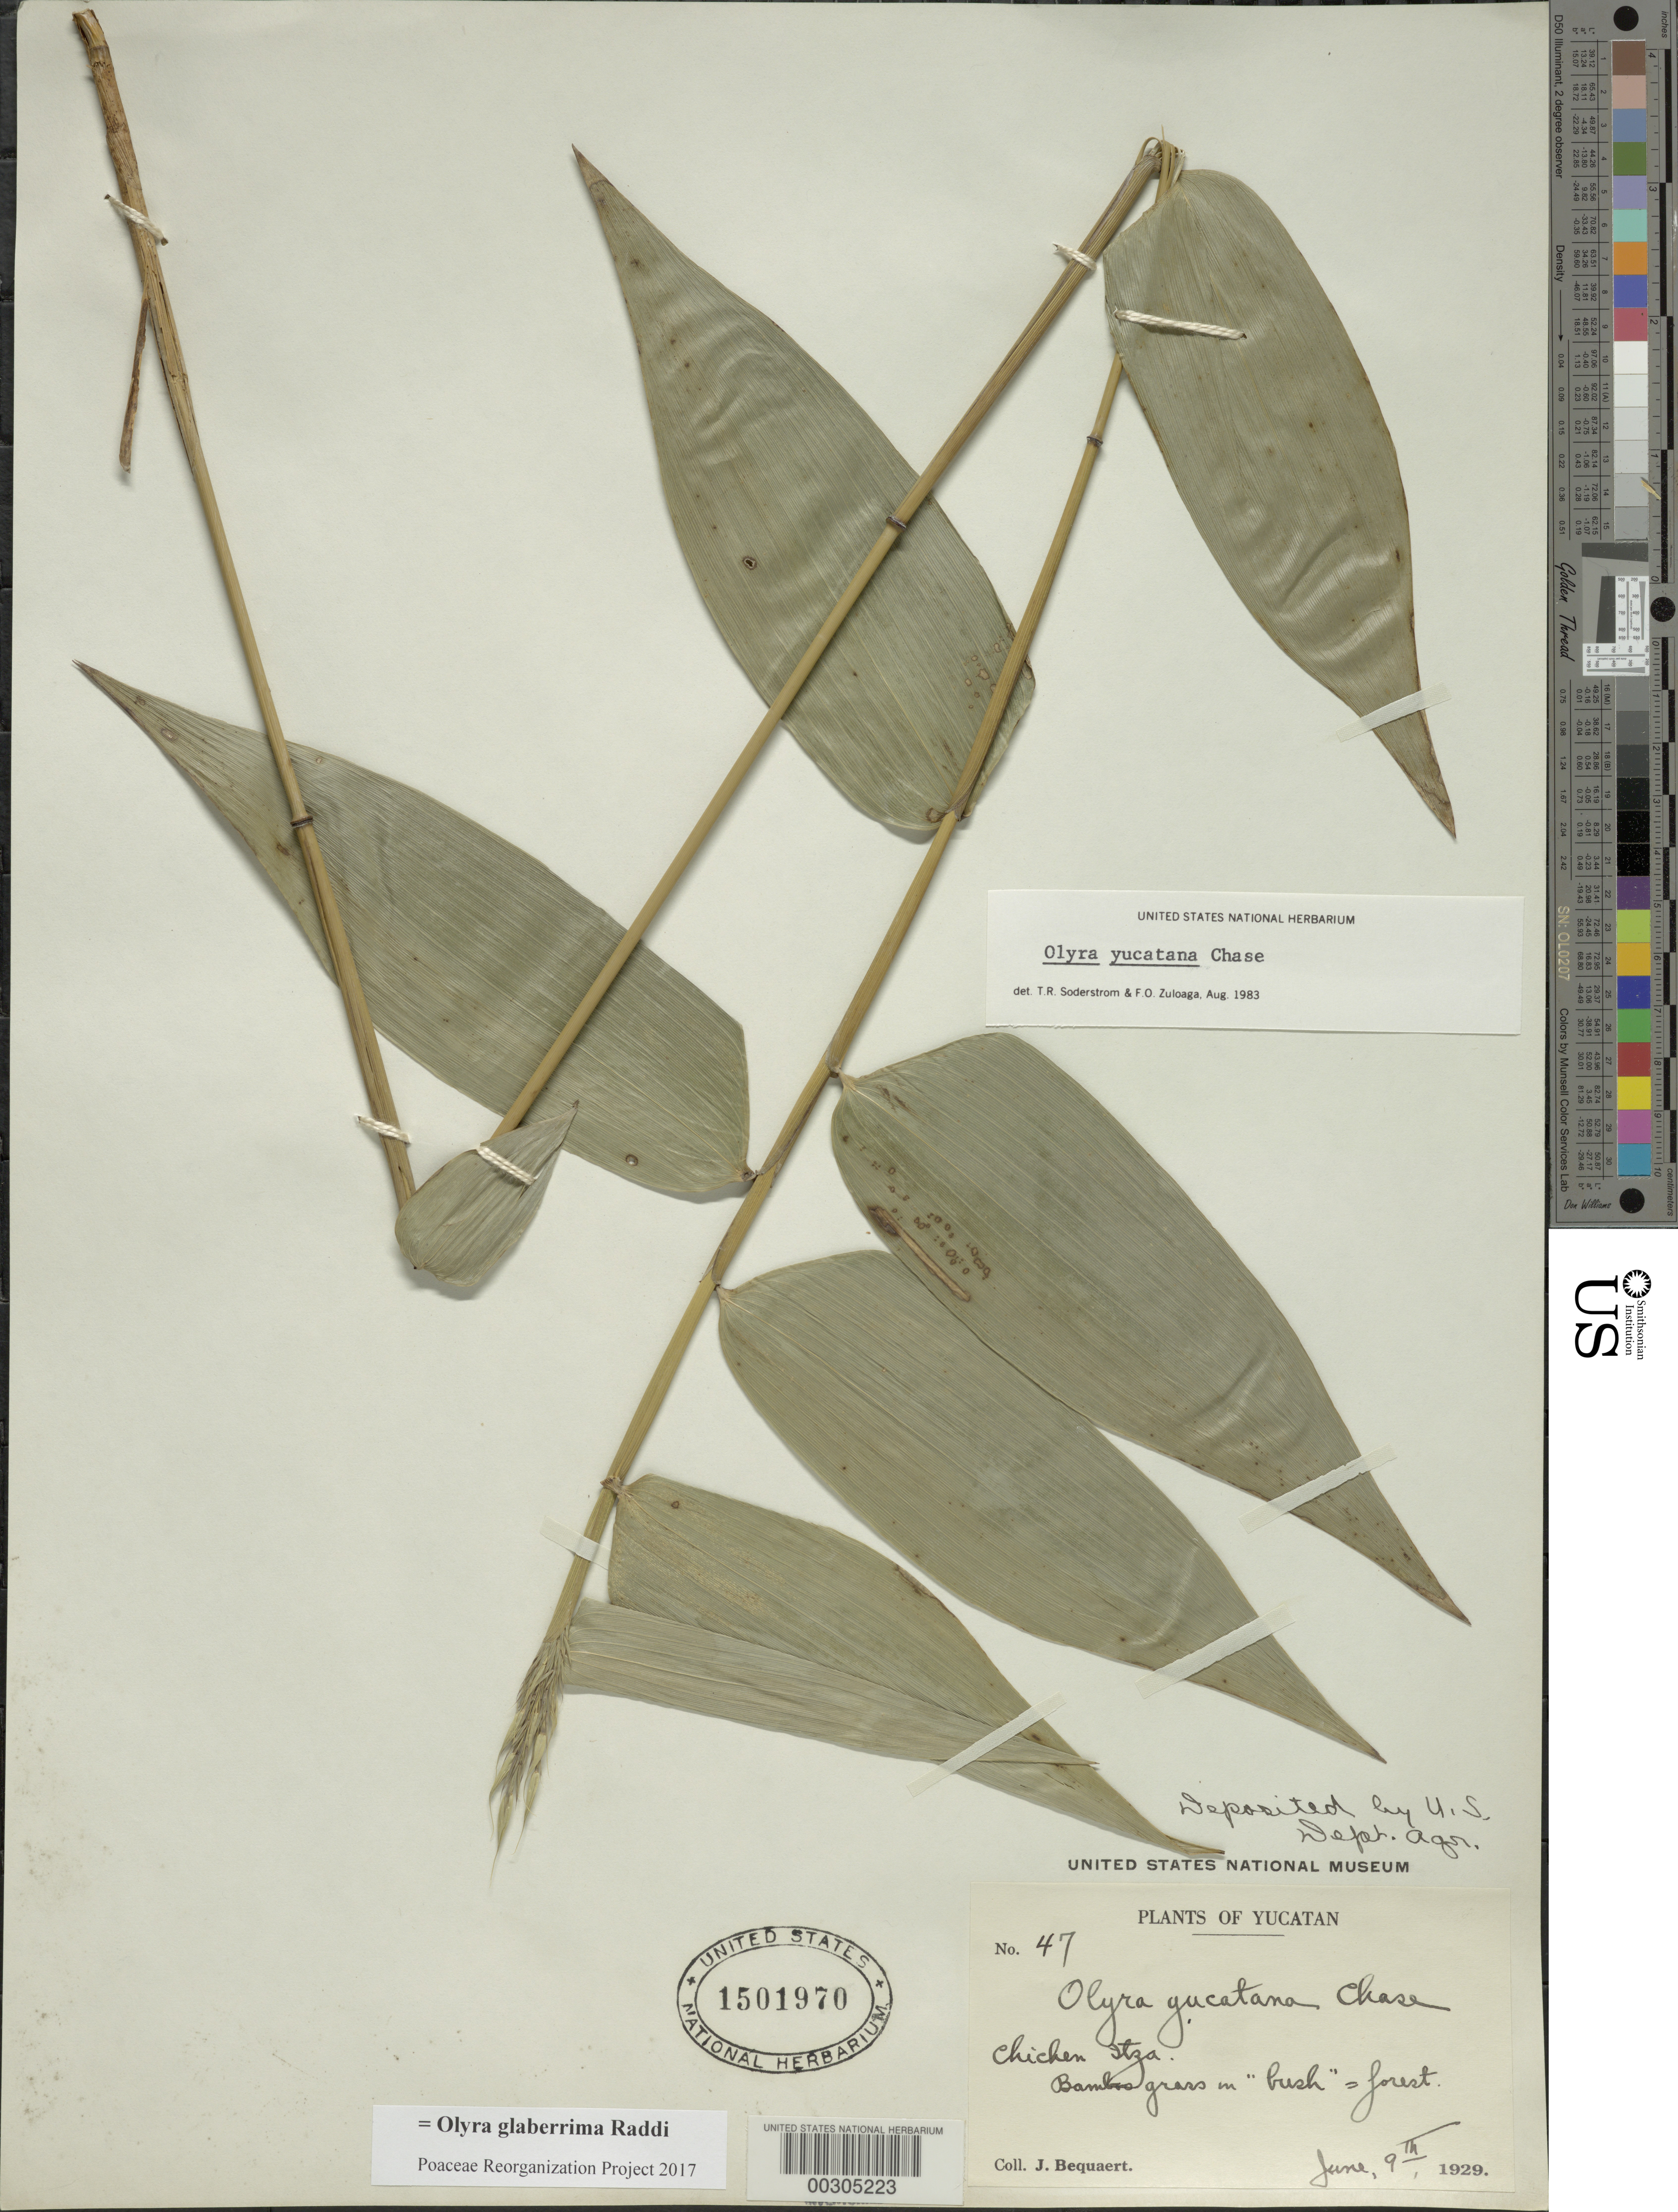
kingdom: Plantae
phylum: Tracheophyta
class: Liliopsida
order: Poales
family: Poaceae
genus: Olyra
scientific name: Olyra glaberrima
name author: Raddi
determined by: Poaceae Reorganization Project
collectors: J. Bequaert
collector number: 47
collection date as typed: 09 Jun 1929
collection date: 1929-06-09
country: Mexico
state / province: Yucatán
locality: Chichen itza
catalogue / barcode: US 1501970